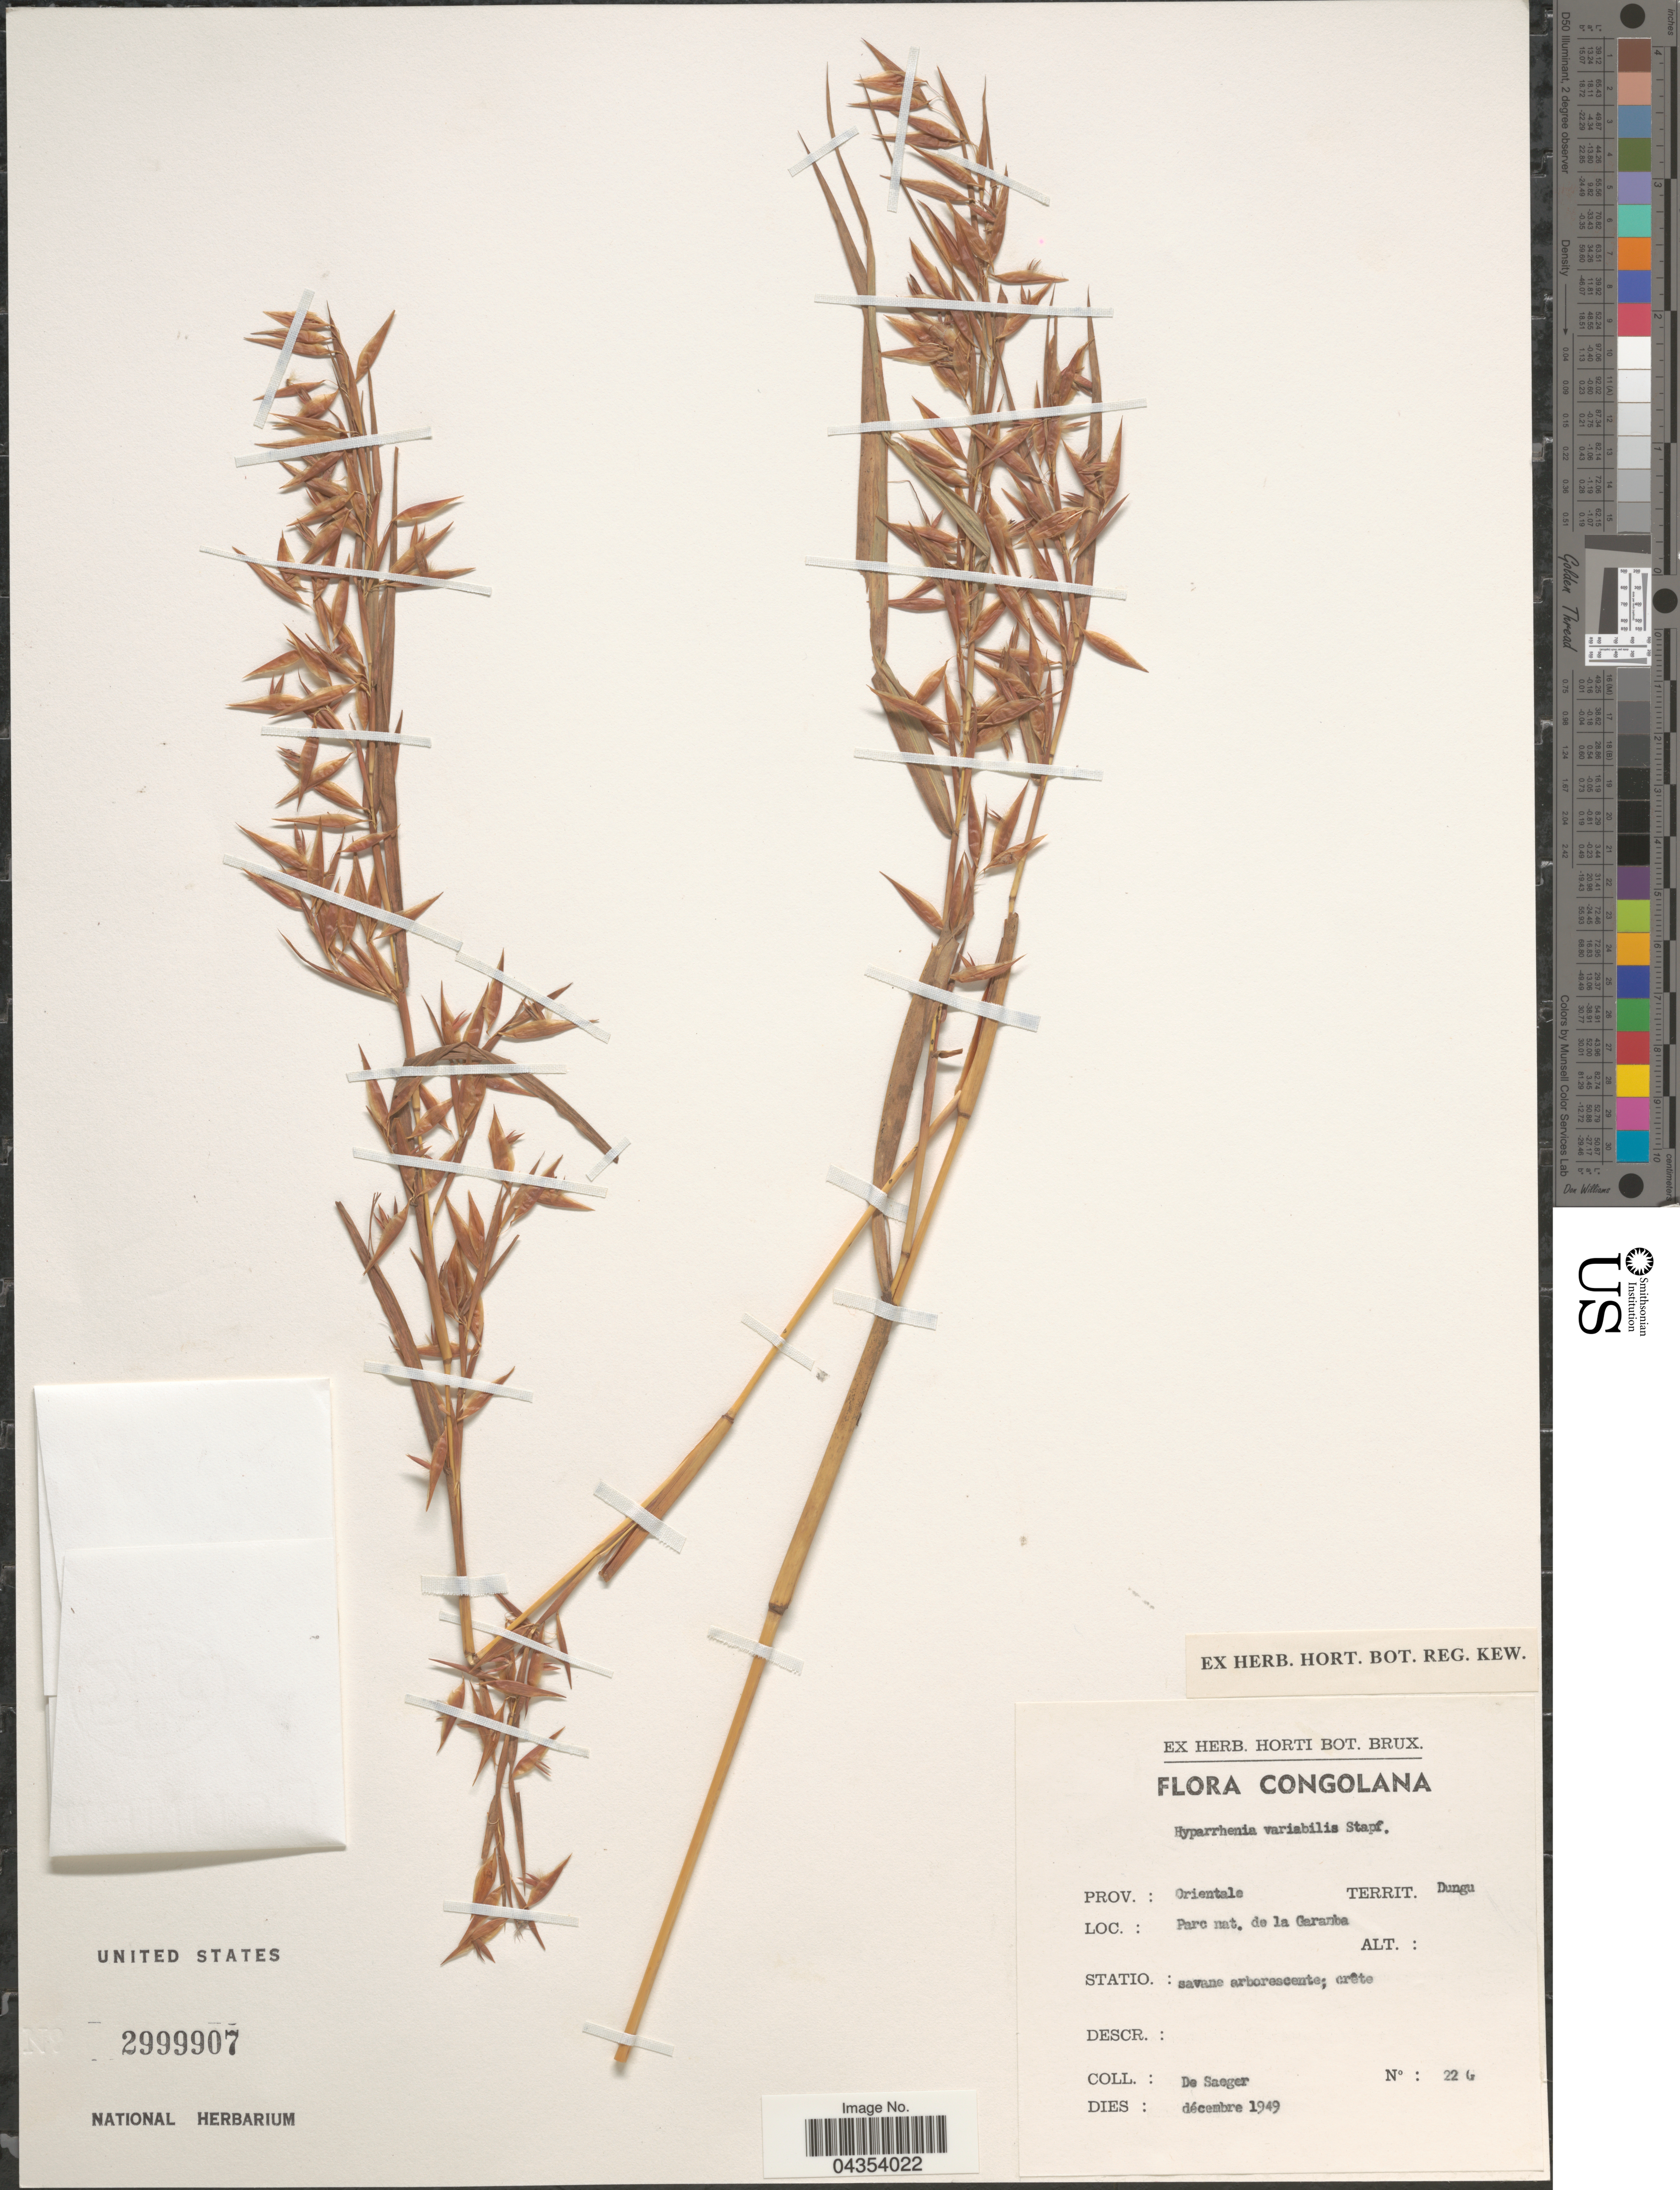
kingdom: Plantae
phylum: Tracheophyta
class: Liliopsida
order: Poales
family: Poaceae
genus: Hyparrhenia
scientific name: Hyparrhenia variabilis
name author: Stapf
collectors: De Saeger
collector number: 22G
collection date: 1949-12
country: Congo, Democratic Republic of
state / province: Haut-Uele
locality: Territ. Dungu.Parc nat. de la Garamba. Statio.: savane arborescente; crête.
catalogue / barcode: US 2999907